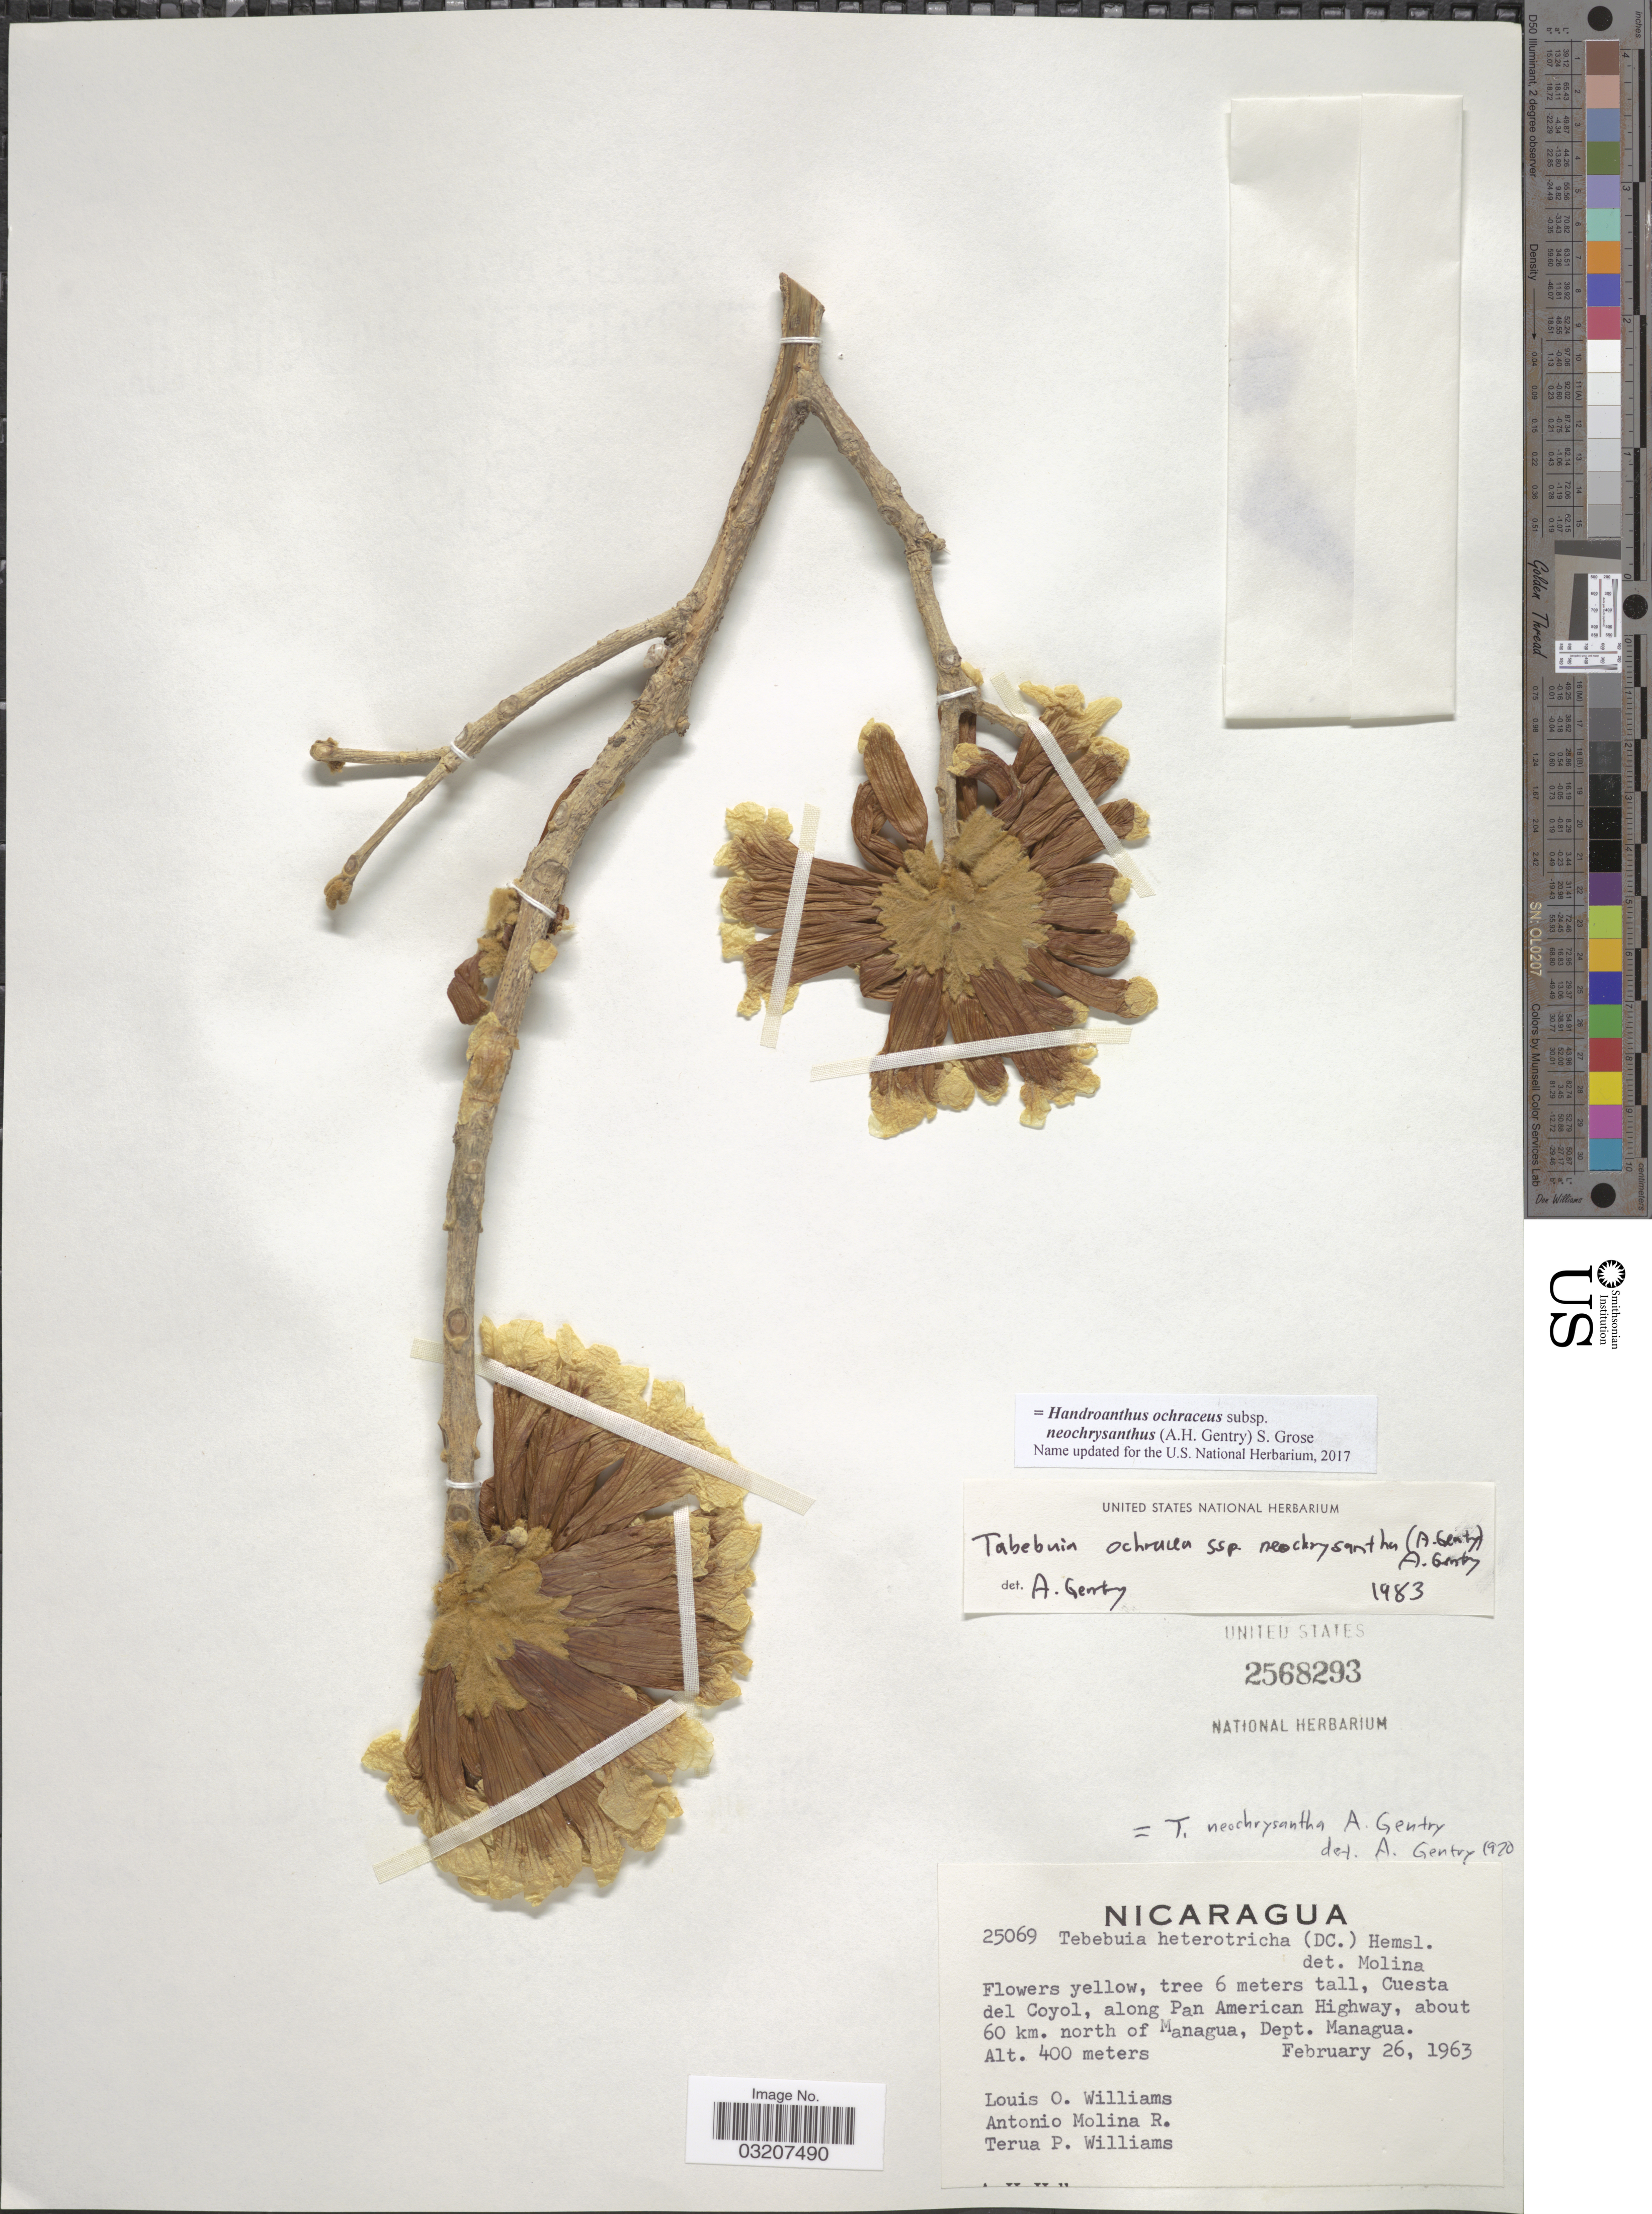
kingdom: Plantae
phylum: Tracheophyta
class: Magnoliopsida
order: Lamiales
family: Bignoniaceae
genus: Handroanthus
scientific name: Handroanthus ochraceus subsp. neochrysanthus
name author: (A.H. Gentry) S.O. Grose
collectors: L. O. Williams, A. Molina R. & T. Williams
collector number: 25069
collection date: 1963-02-26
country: Nicaragua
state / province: Managua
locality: Cuesta del Coyol, along Pan American Highway, about 60 km. north of Managua, Dept. Managua.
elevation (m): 400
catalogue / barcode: US 2568293